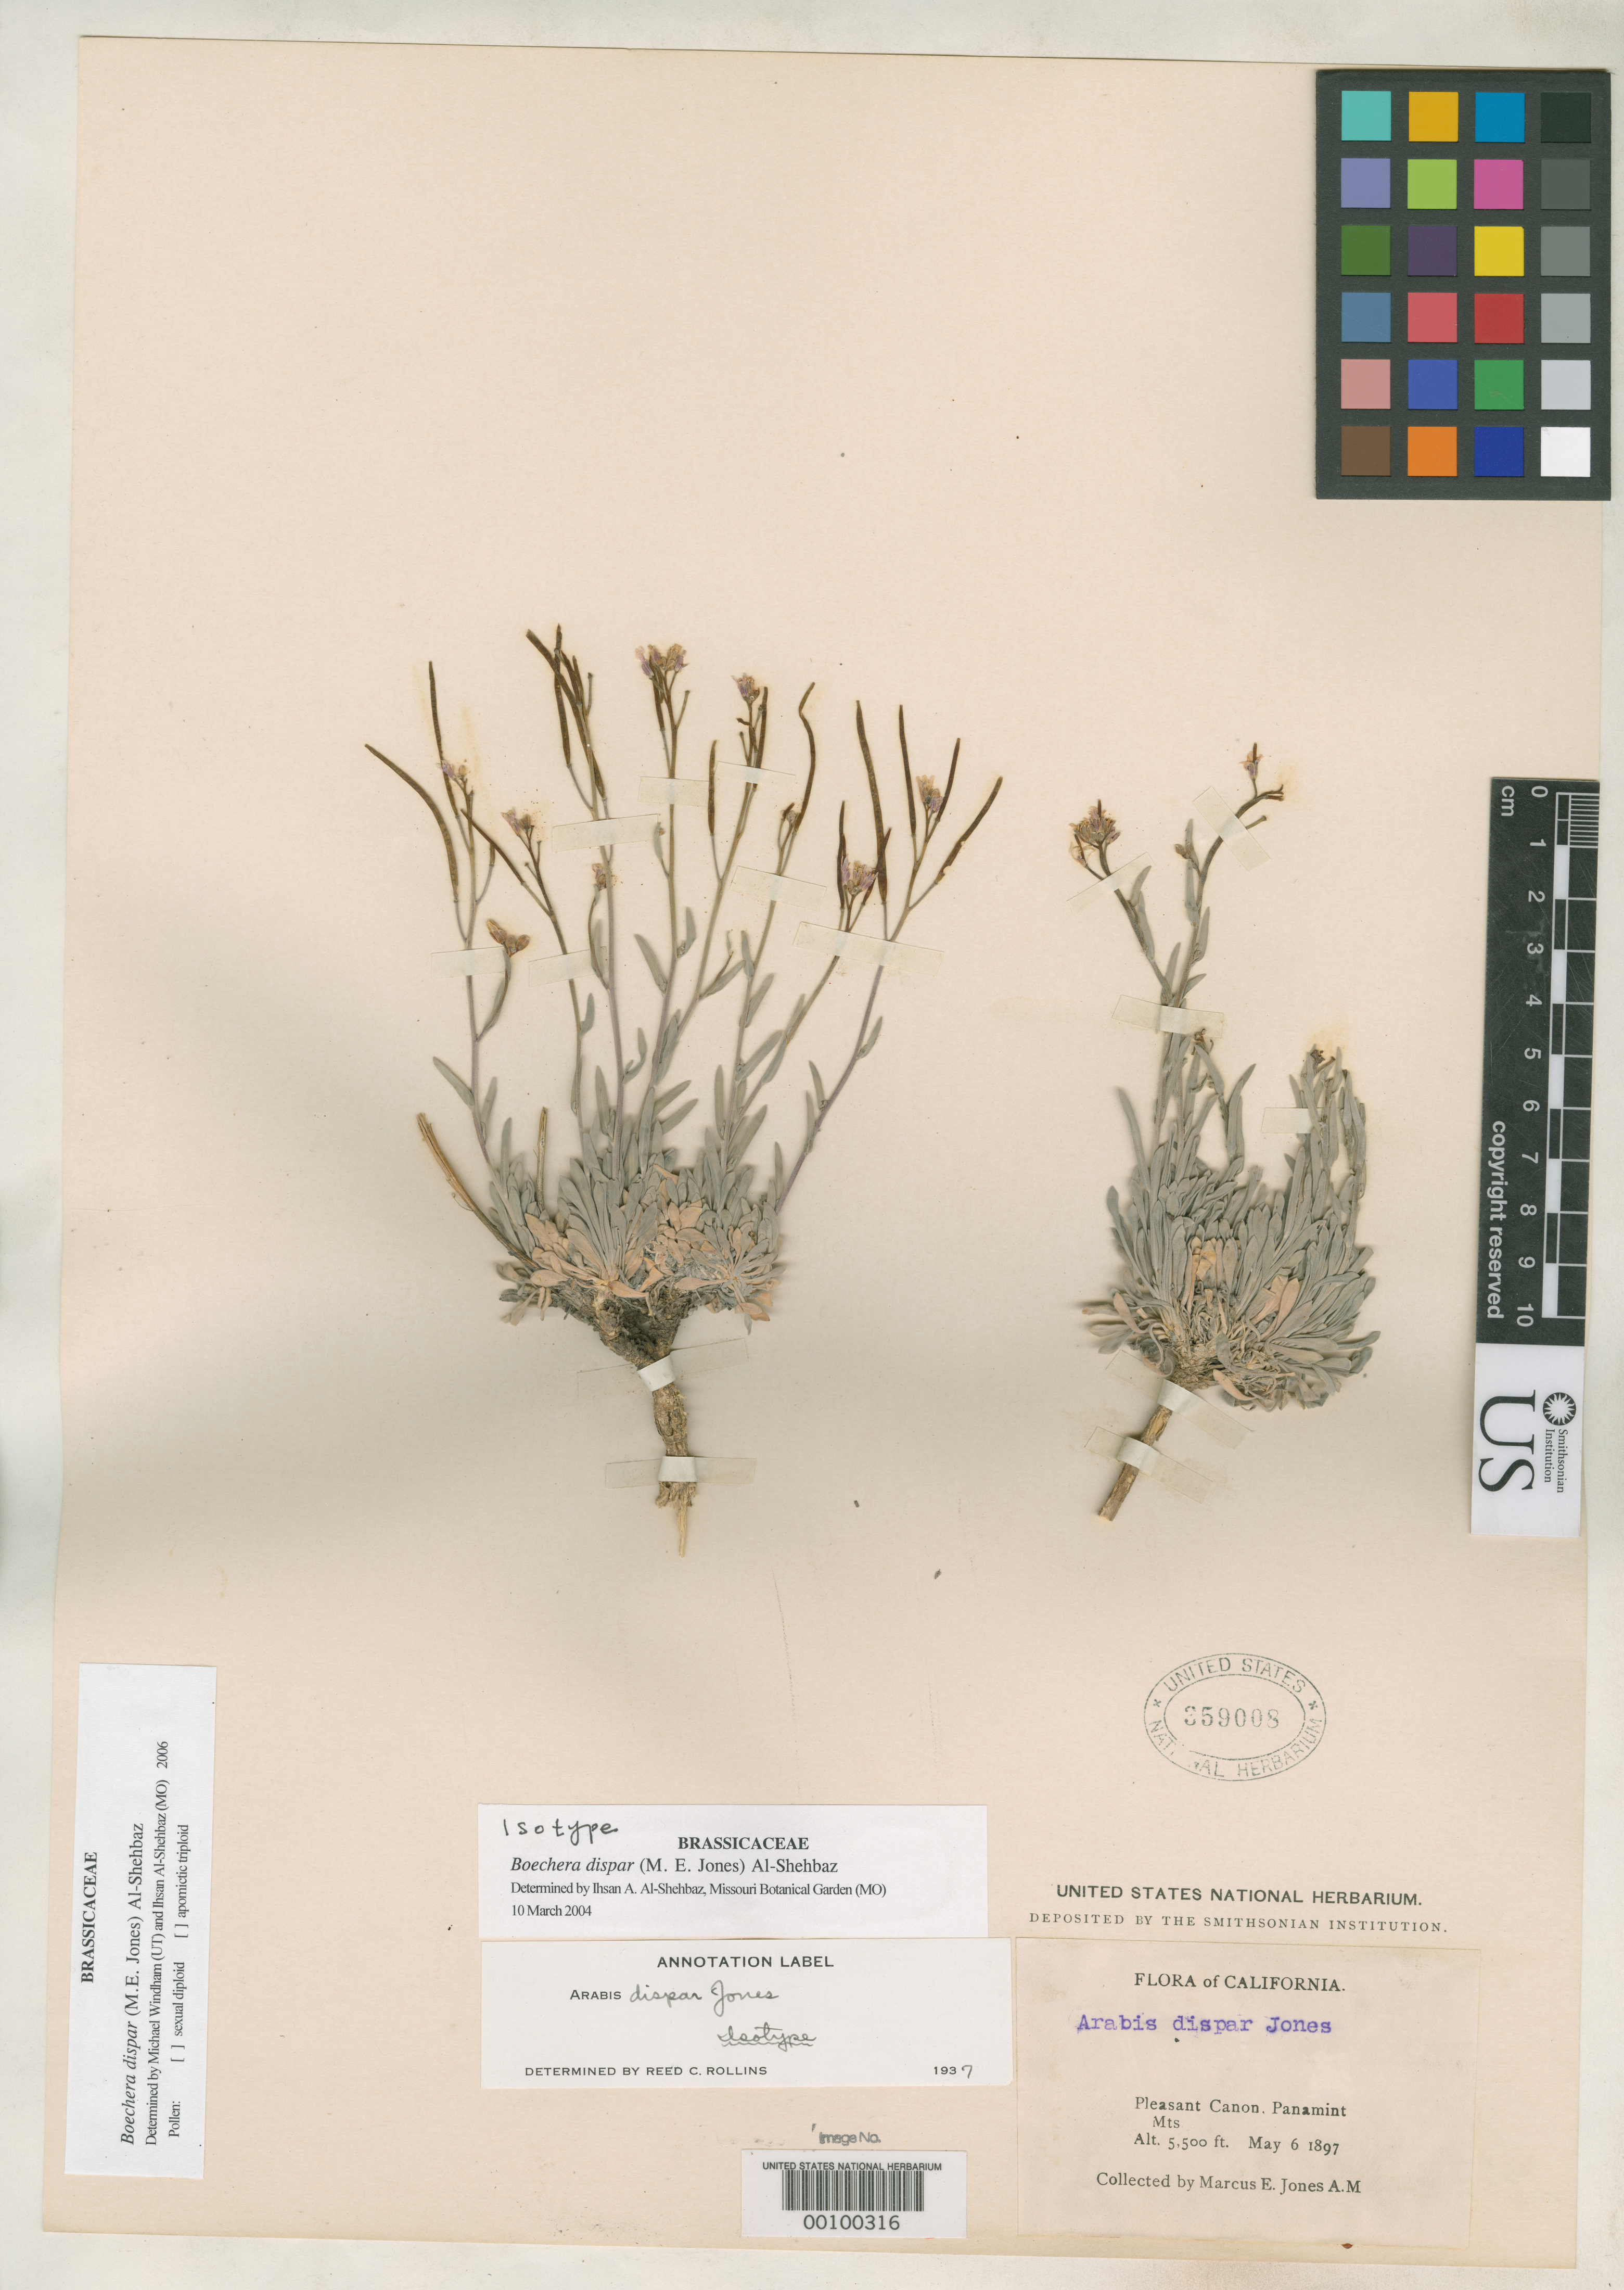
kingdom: Plantae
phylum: Tracheophyta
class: Magnoliopsida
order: Brassicales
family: Brassicaceae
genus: Arabis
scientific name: Arabis dispar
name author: M.E. Jones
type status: Isotype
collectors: M. E. Jones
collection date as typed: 06 May 1897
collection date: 1897-05-06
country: United States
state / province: California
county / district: Inyo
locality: Panamint Mountains, Pleasant Canyon.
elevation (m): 1676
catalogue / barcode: US 359008